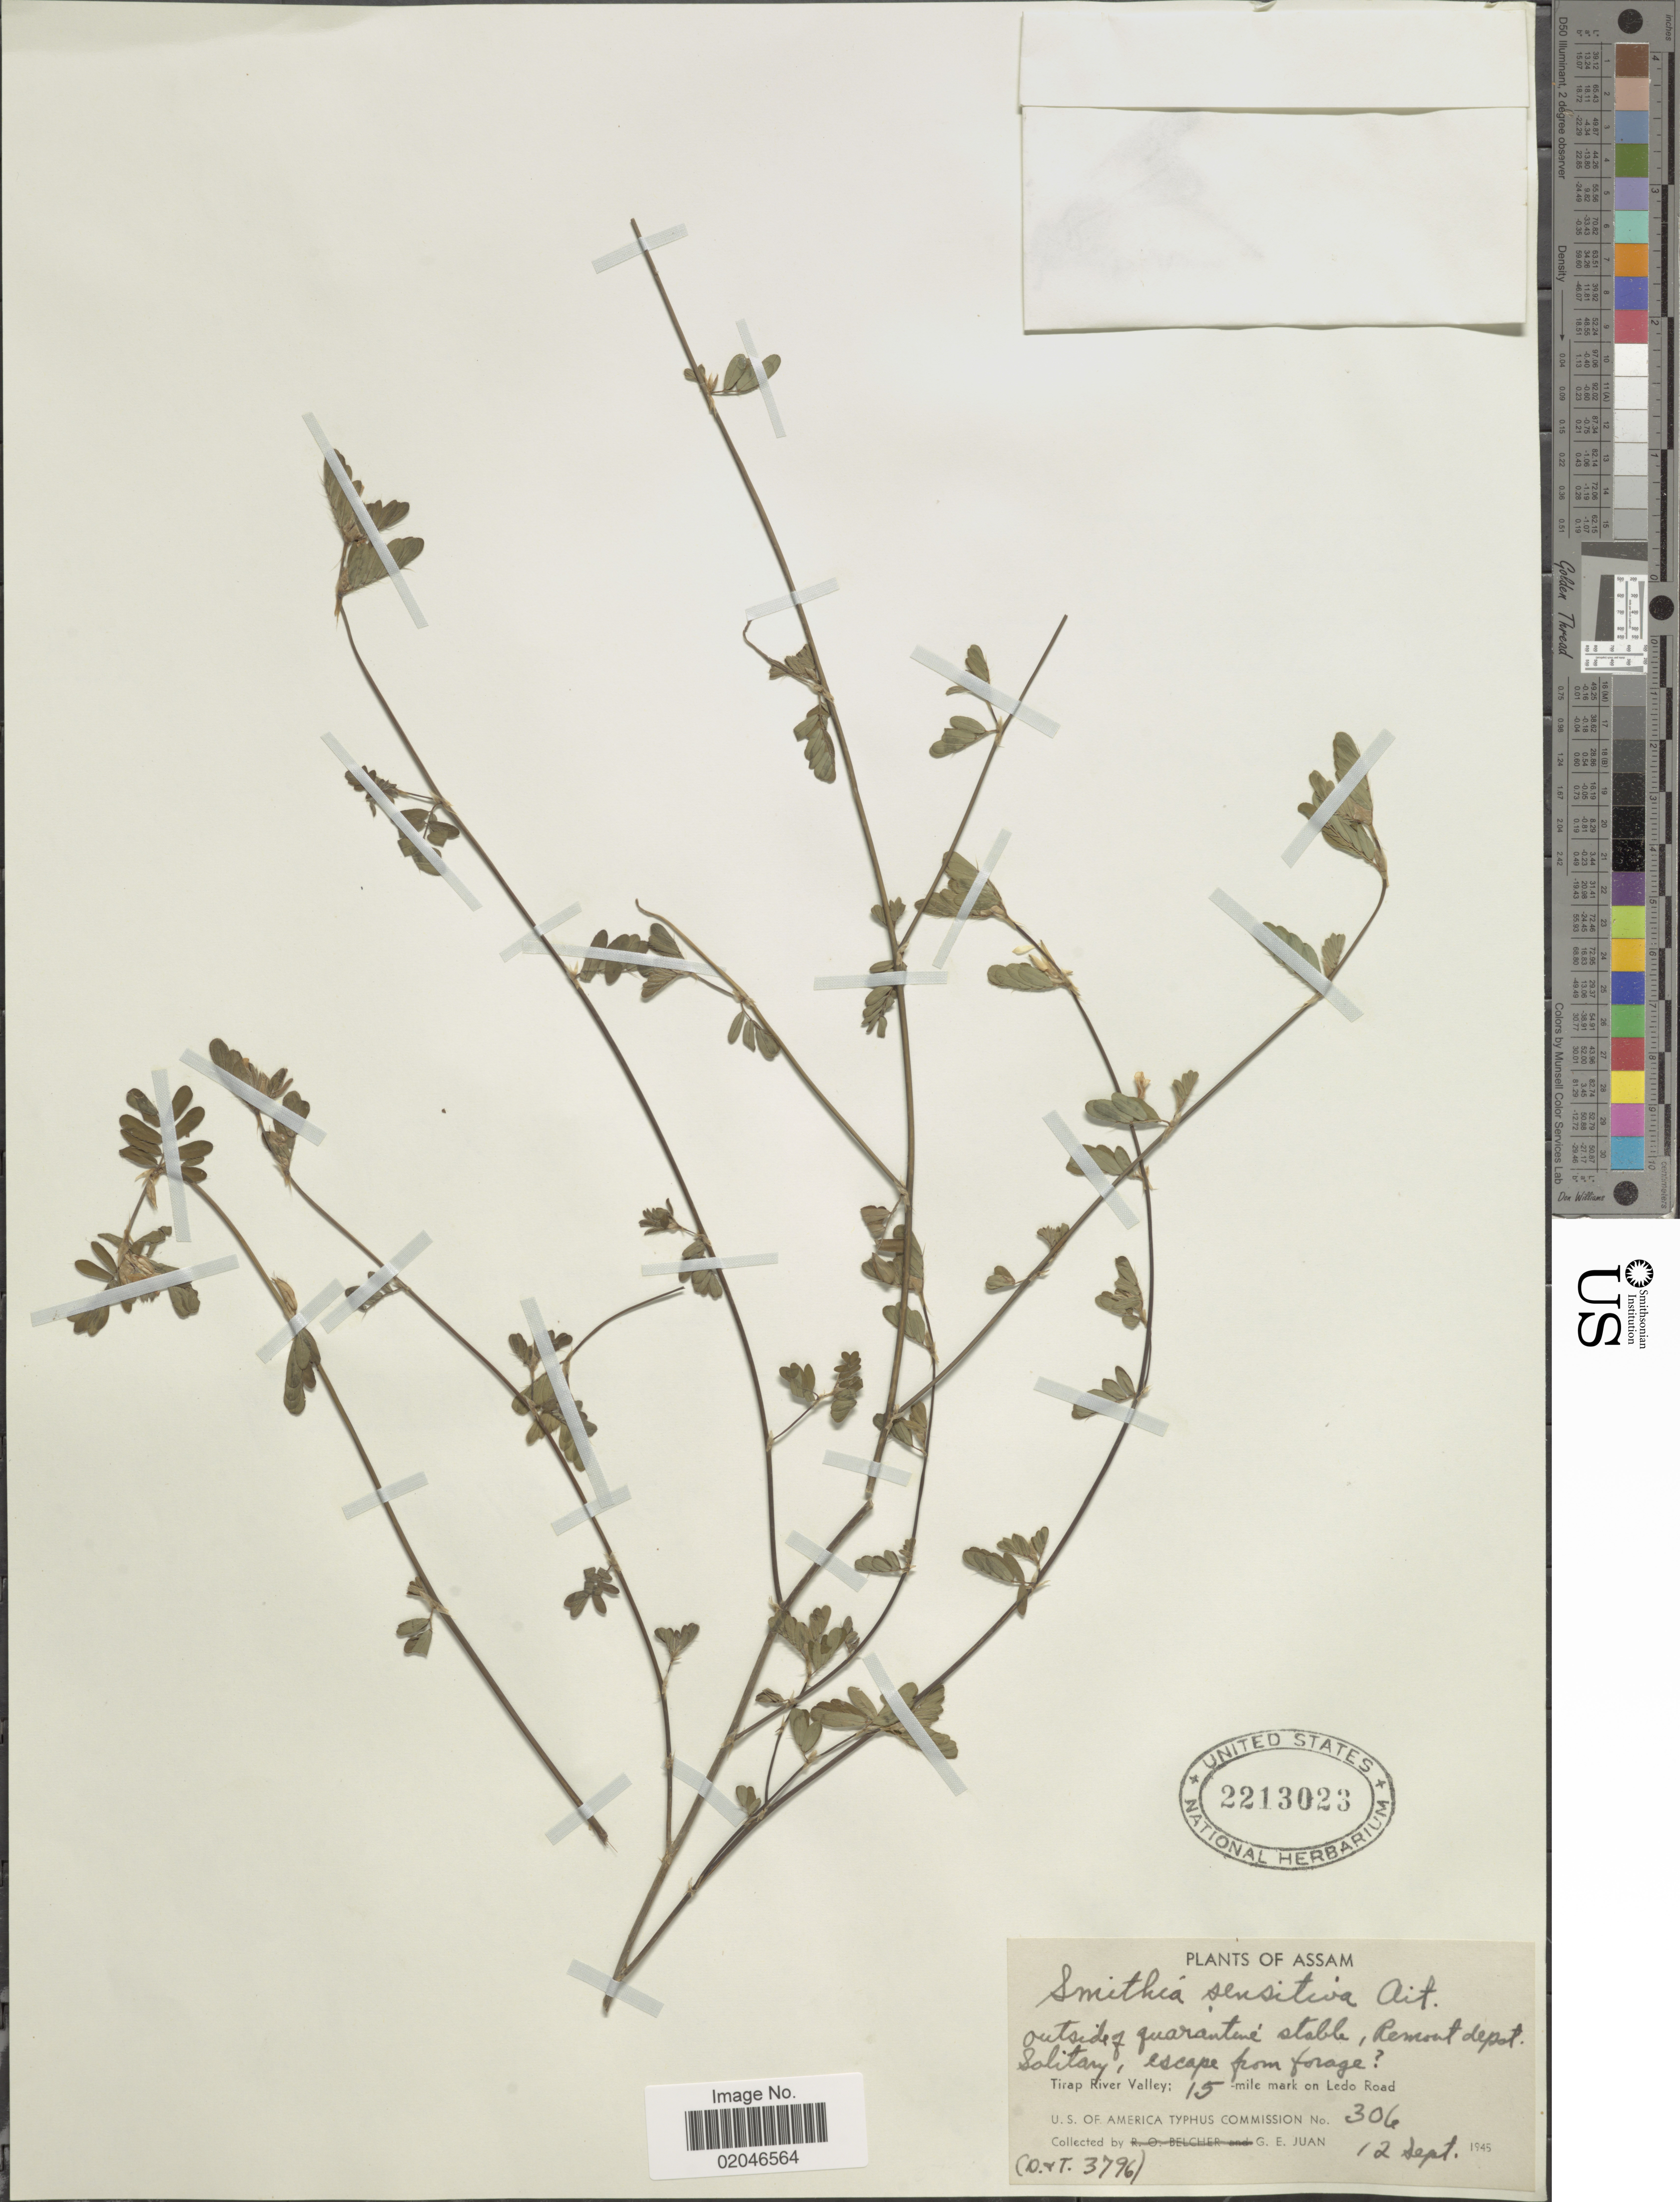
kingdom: Plantae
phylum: Tracheophyta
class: Magnoliopsida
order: Fabales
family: Fabaceae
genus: Smithia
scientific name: Smithia sensitiva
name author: Aiton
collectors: G. Juan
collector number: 306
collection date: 1945-09-12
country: India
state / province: Assam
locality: Outside of quarantiné stable, Remont depot. Solitary, escape from forage [unsure placement], Tirap River Valley; 15 -mile mark on Ledo Road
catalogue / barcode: US 2213023